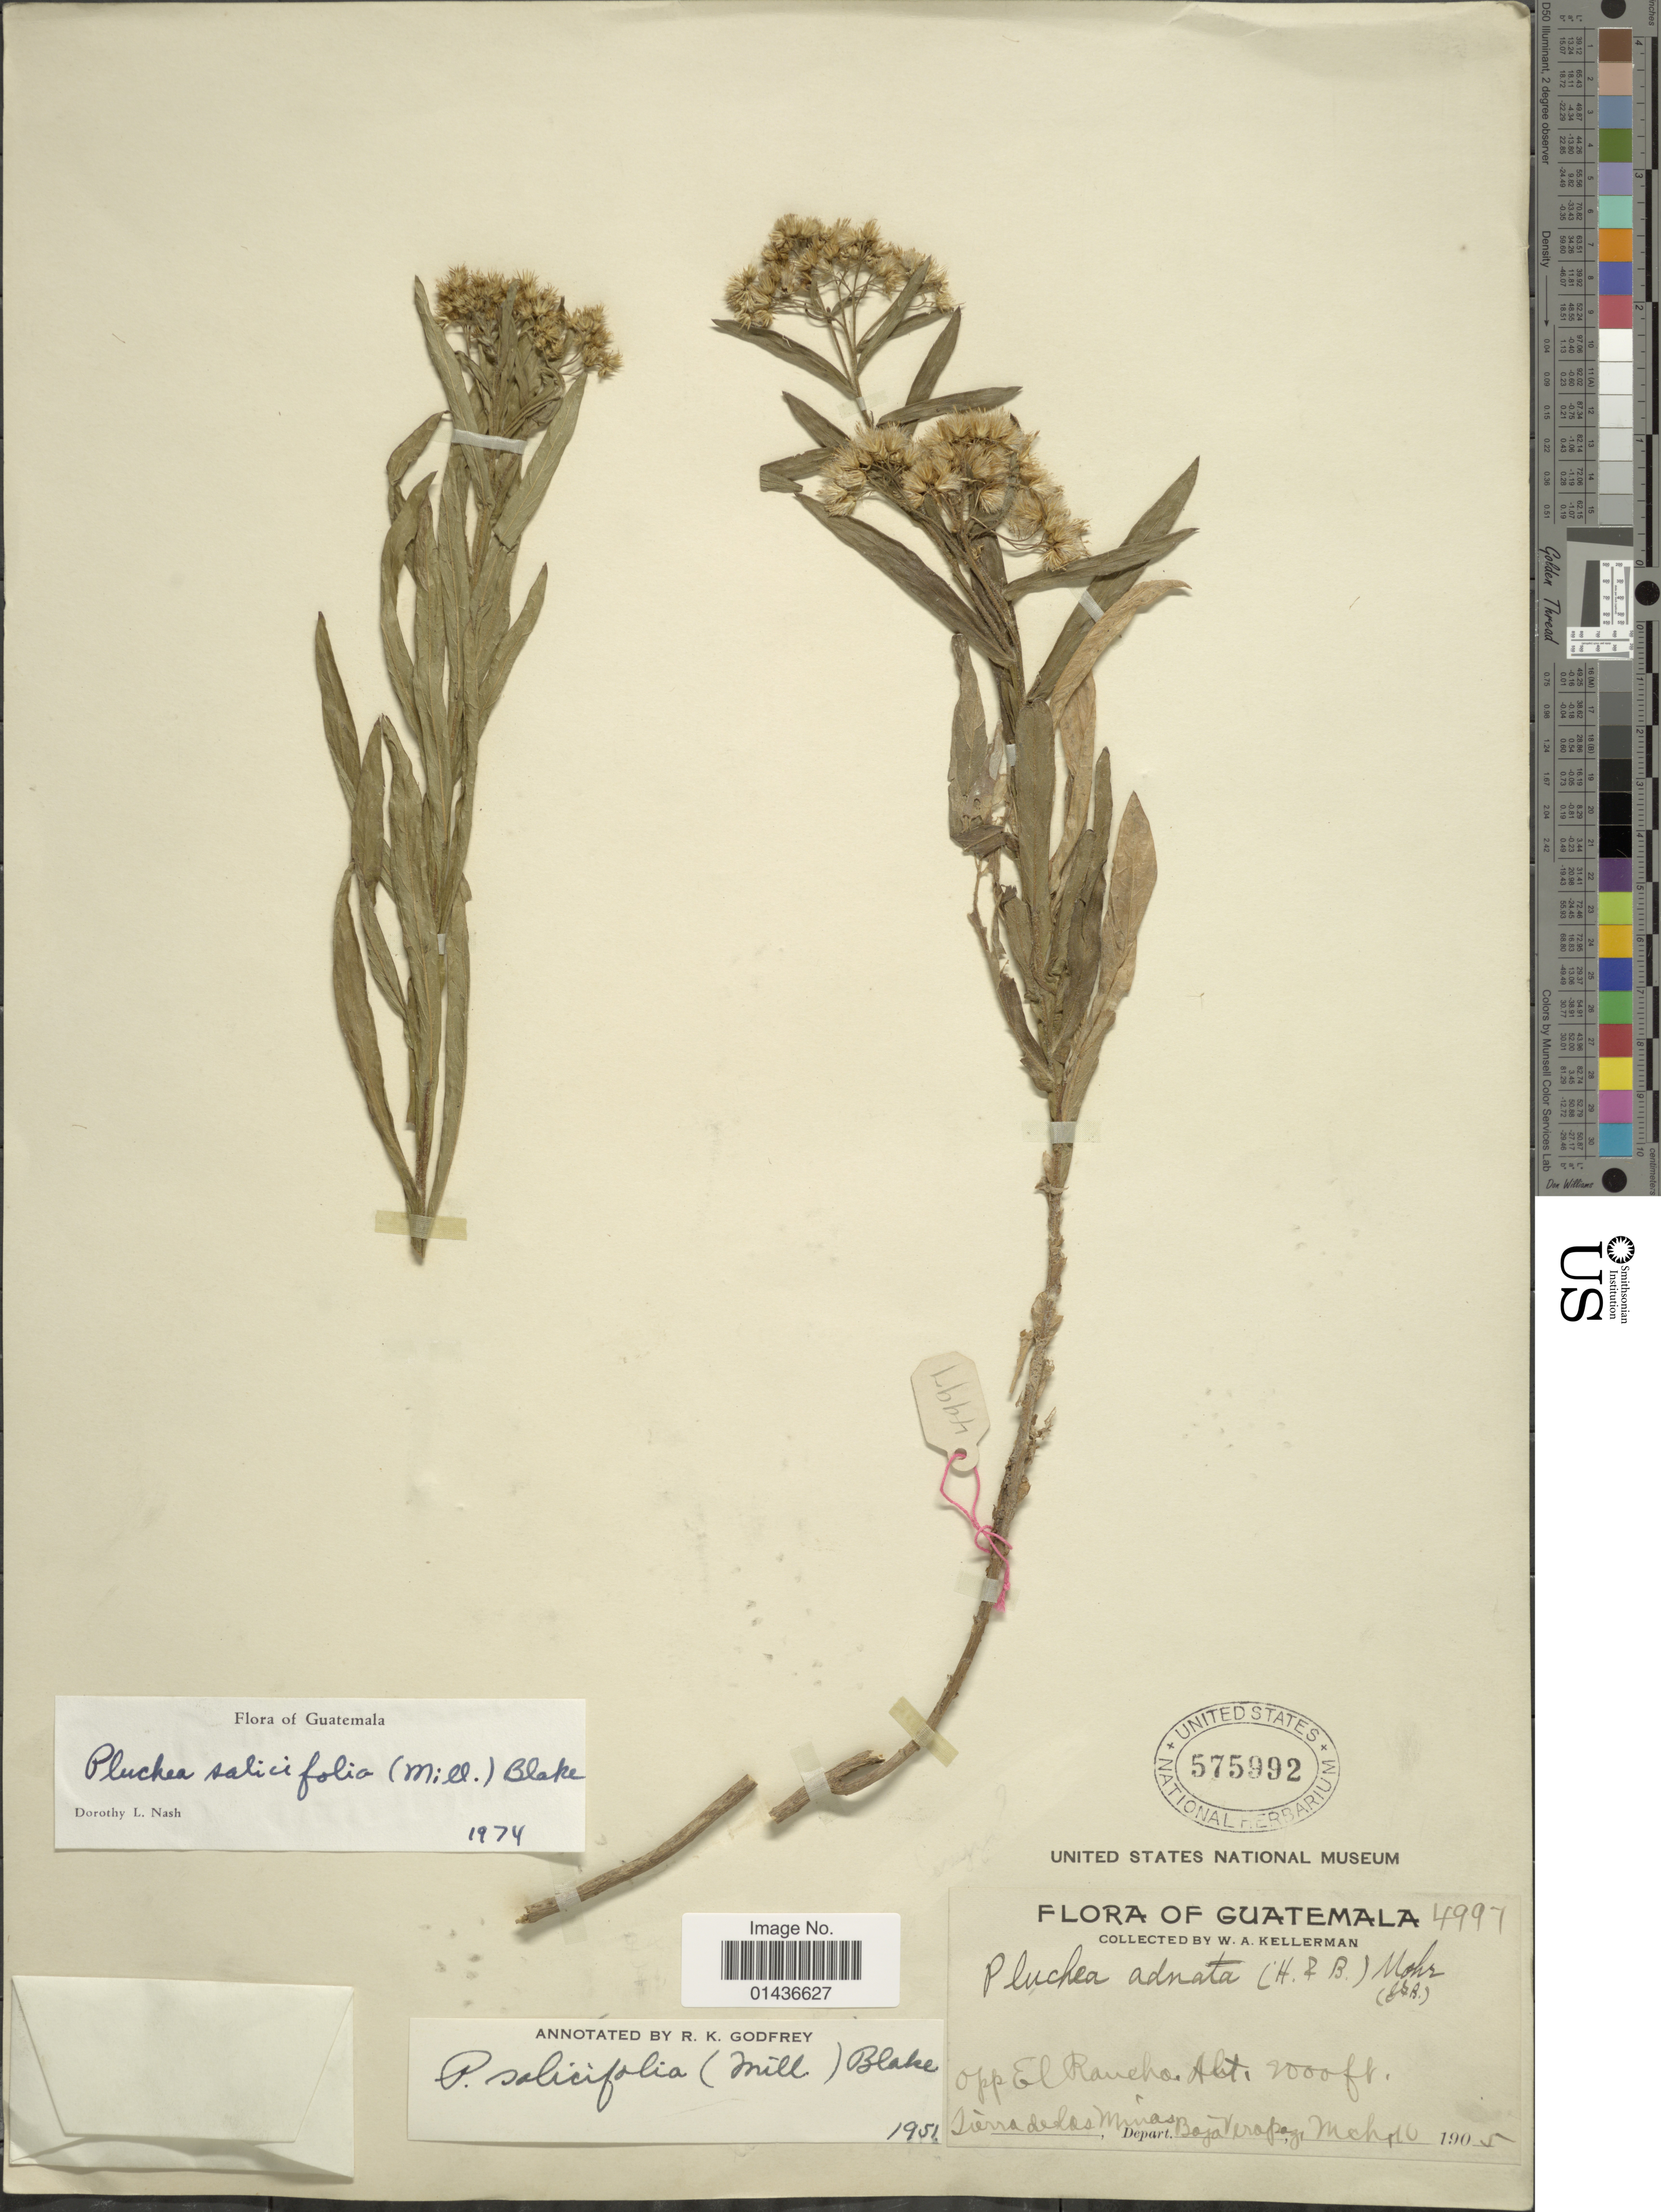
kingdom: Plantae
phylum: Tracheophyta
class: Magnoliopsida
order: Asterales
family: Asteraceae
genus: Pluchea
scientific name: Pluchea salicifolia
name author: (Mill.) S.F. Blake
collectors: W. Kellerman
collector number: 4997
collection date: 1905-03-10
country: Guatemala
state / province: Baja Verapaz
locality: Opp. El Rancho, Sierra de las Minas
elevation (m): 610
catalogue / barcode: US 575992